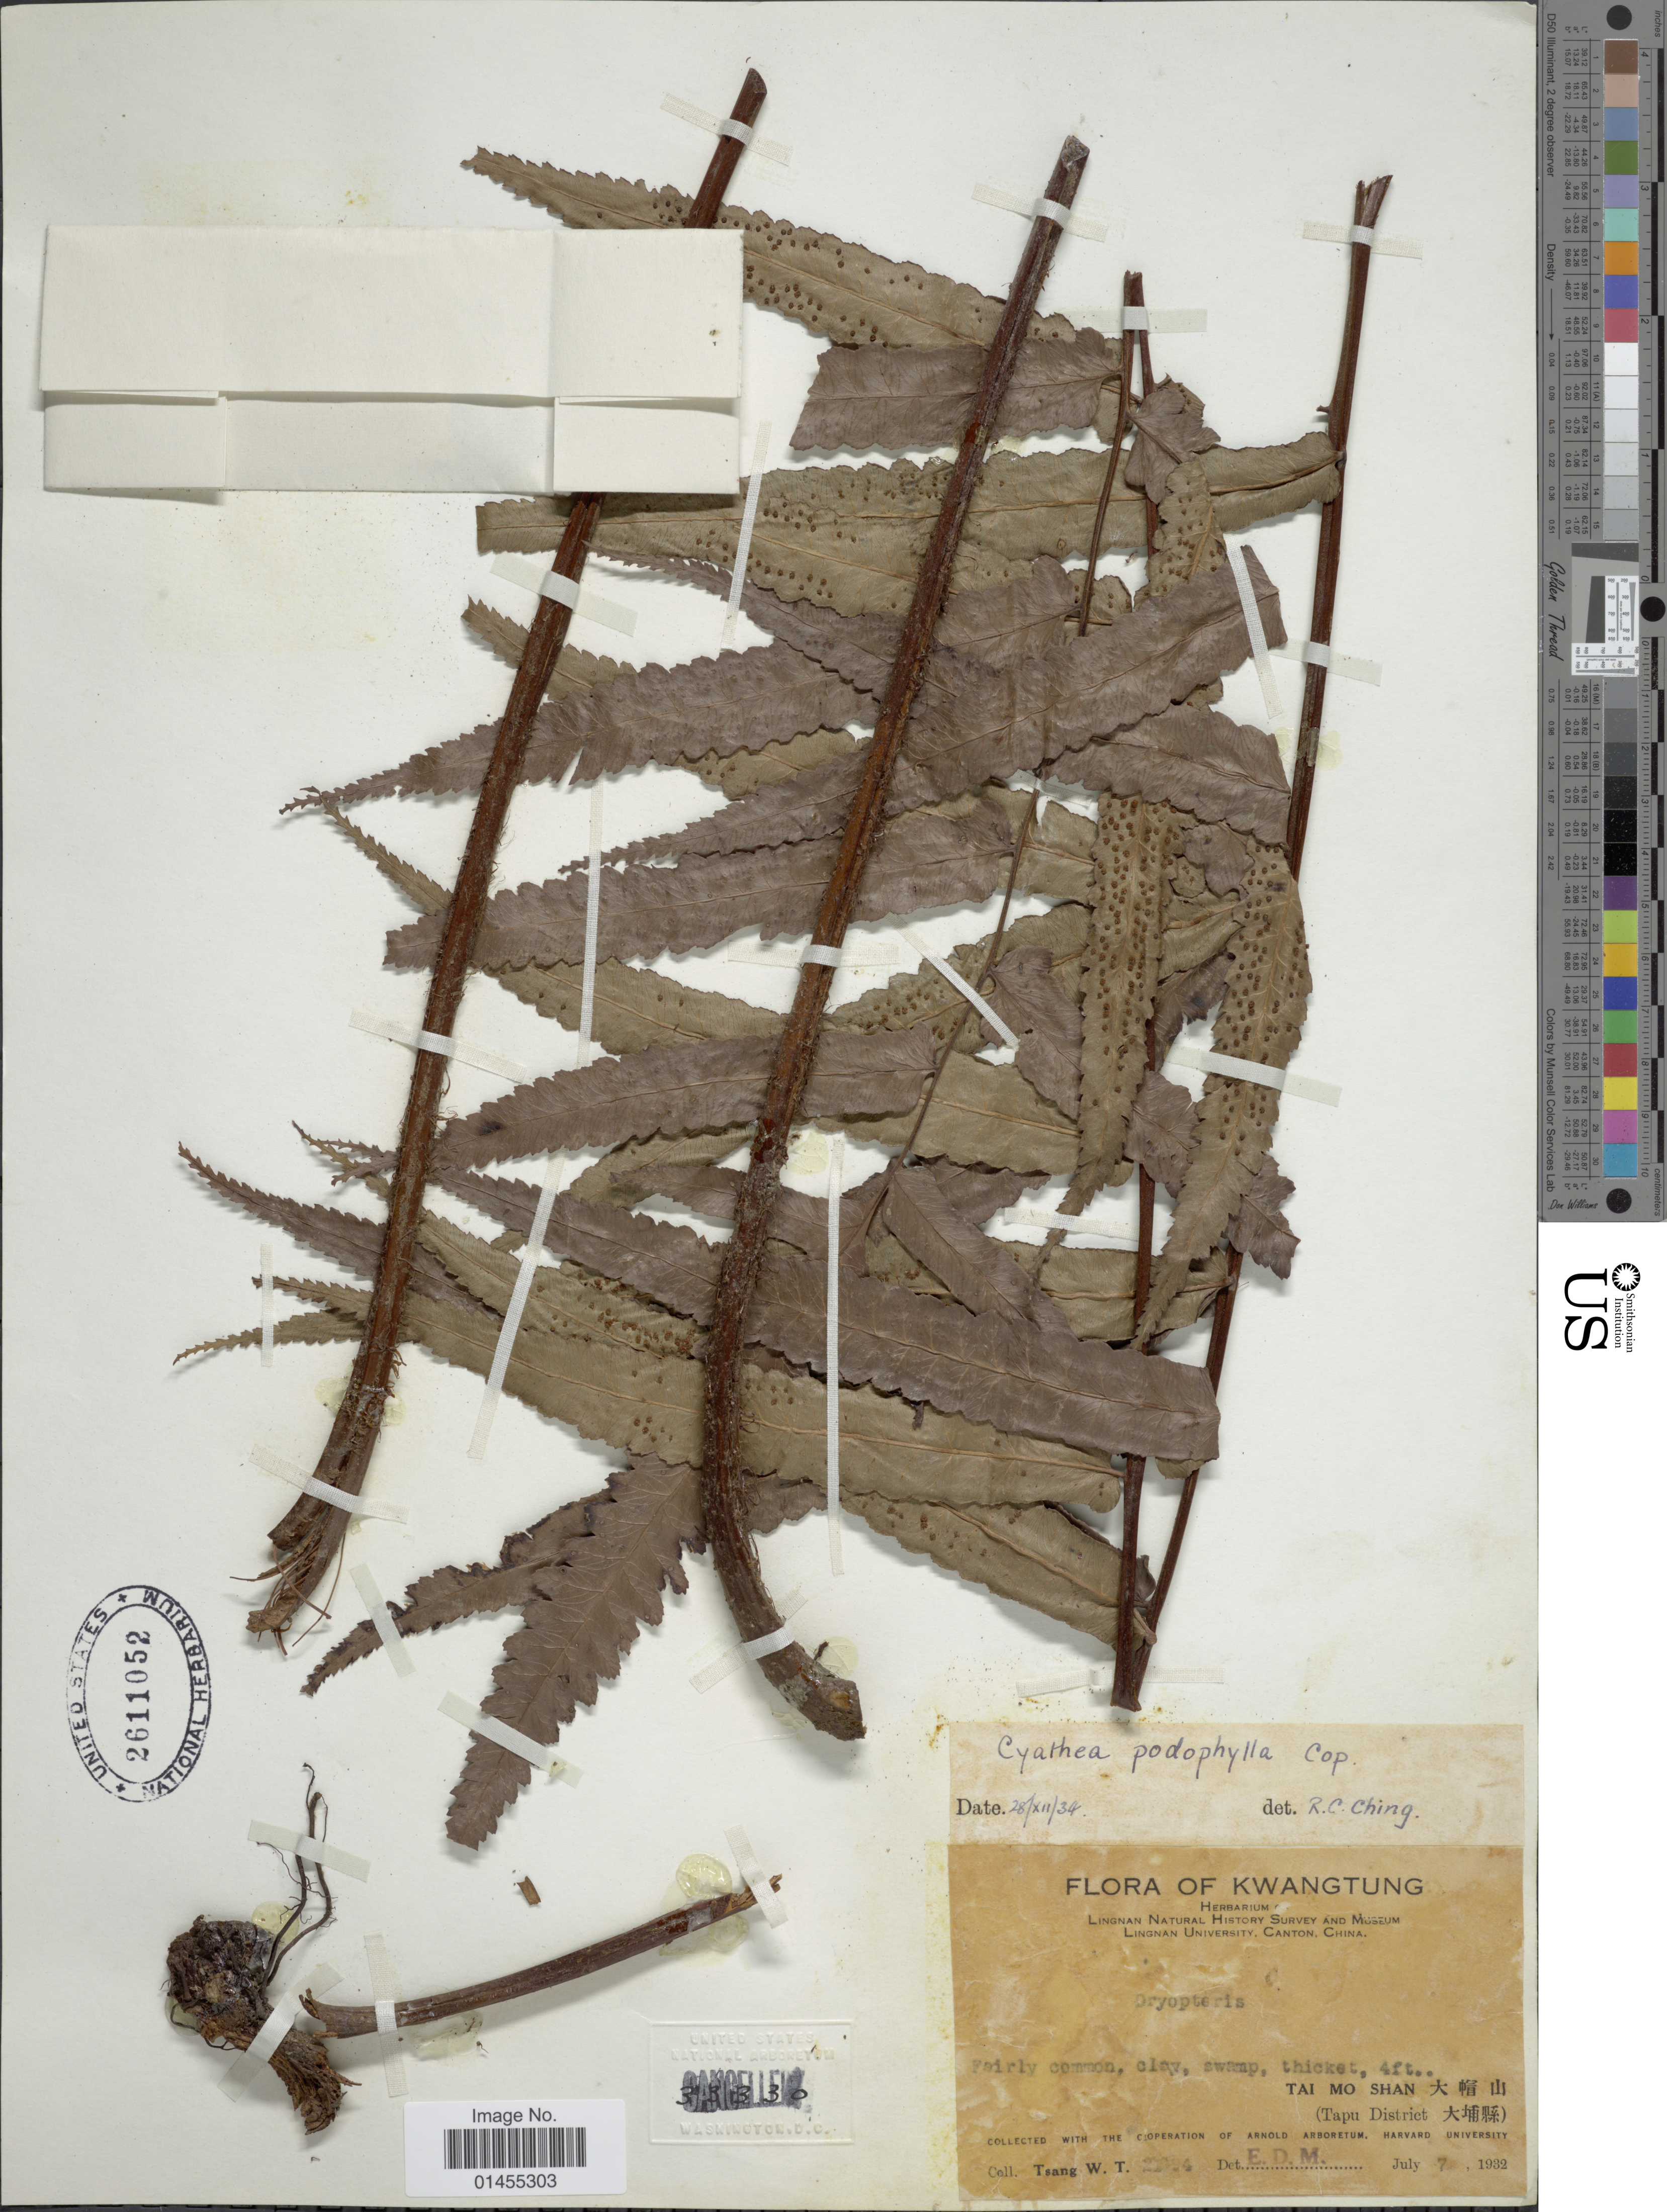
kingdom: Plantae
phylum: Tracheophyta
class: Polypodiopsida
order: Cyatheales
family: Cyatheaceae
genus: Alsophila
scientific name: Alsophila podophylla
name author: Hook.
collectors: W. T. Tsang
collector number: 2109*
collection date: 1932-07-07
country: China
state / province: Guangdong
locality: Kwangtung, Tai Mo Shan, Tapu District.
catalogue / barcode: US 2611052